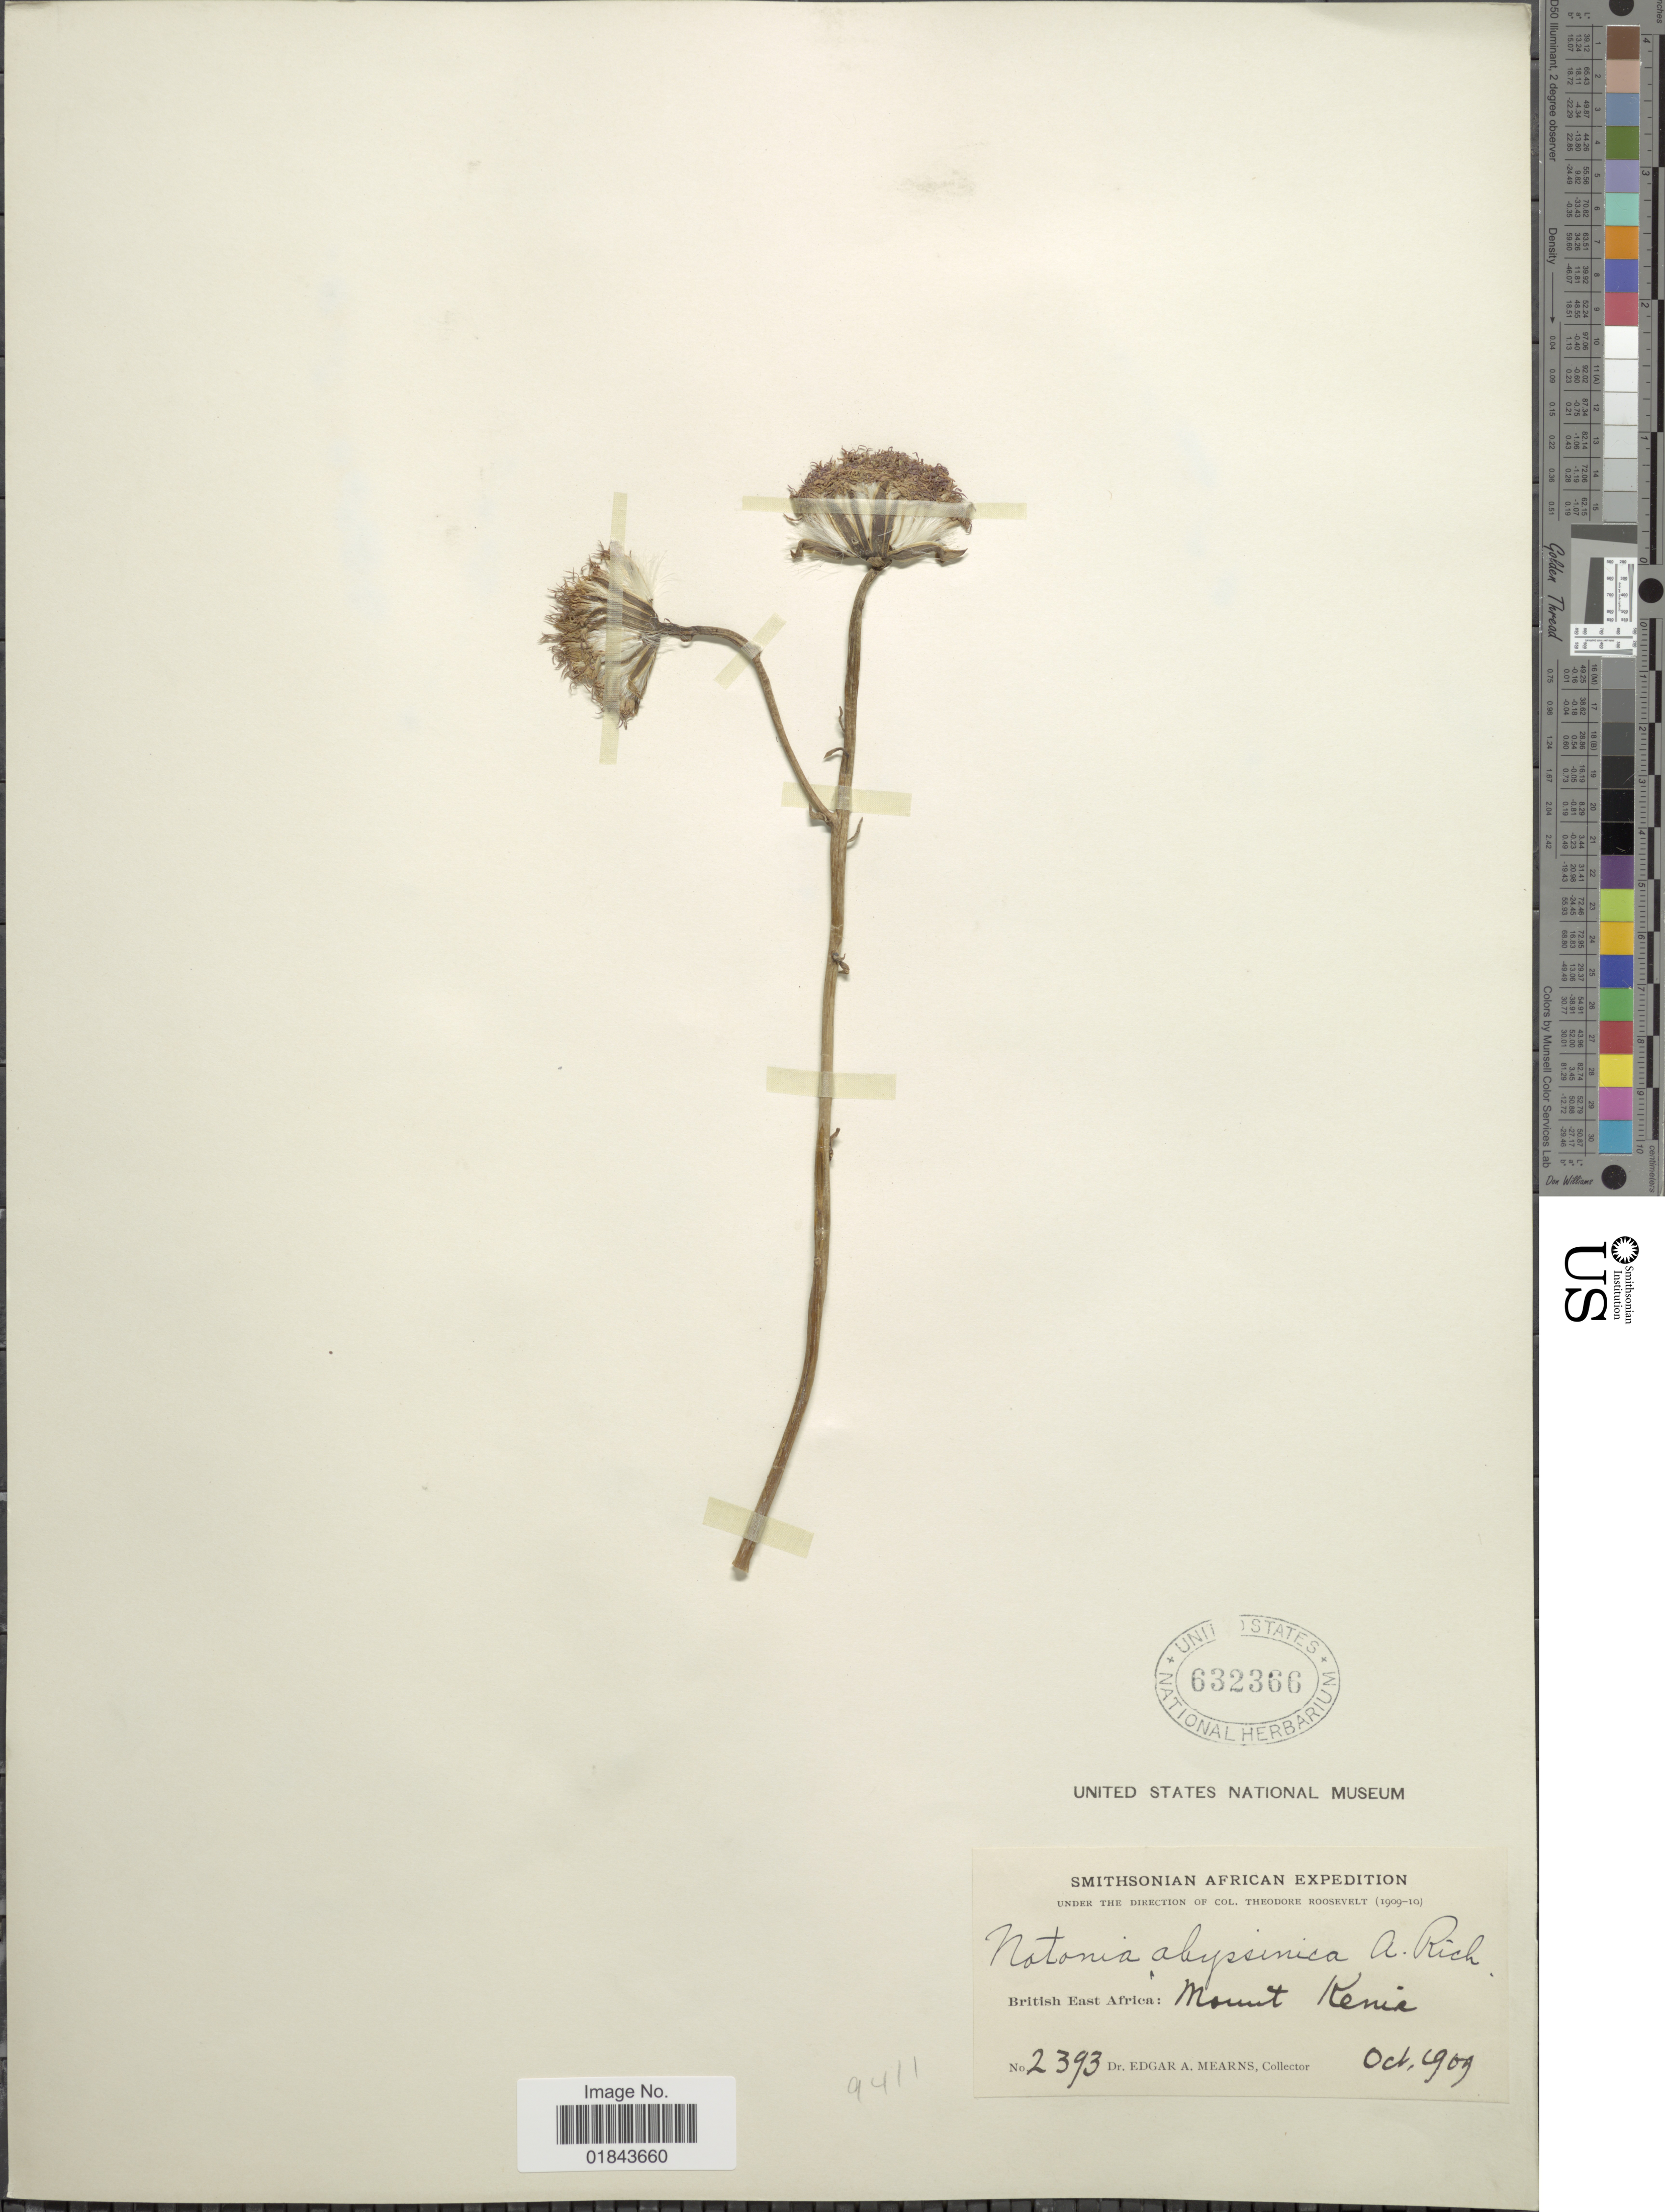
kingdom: Plantae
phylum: Tracheophyta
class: Magnoliopsida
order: Asterales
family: Asteraceae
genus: Notonia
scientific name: Notonia abyssinica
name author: A. Rich.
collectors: E. A. Mearns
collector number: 2393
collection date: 1909-10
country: Kenya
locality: African, British East Africa: Mount Kenia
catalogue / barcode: US 632366